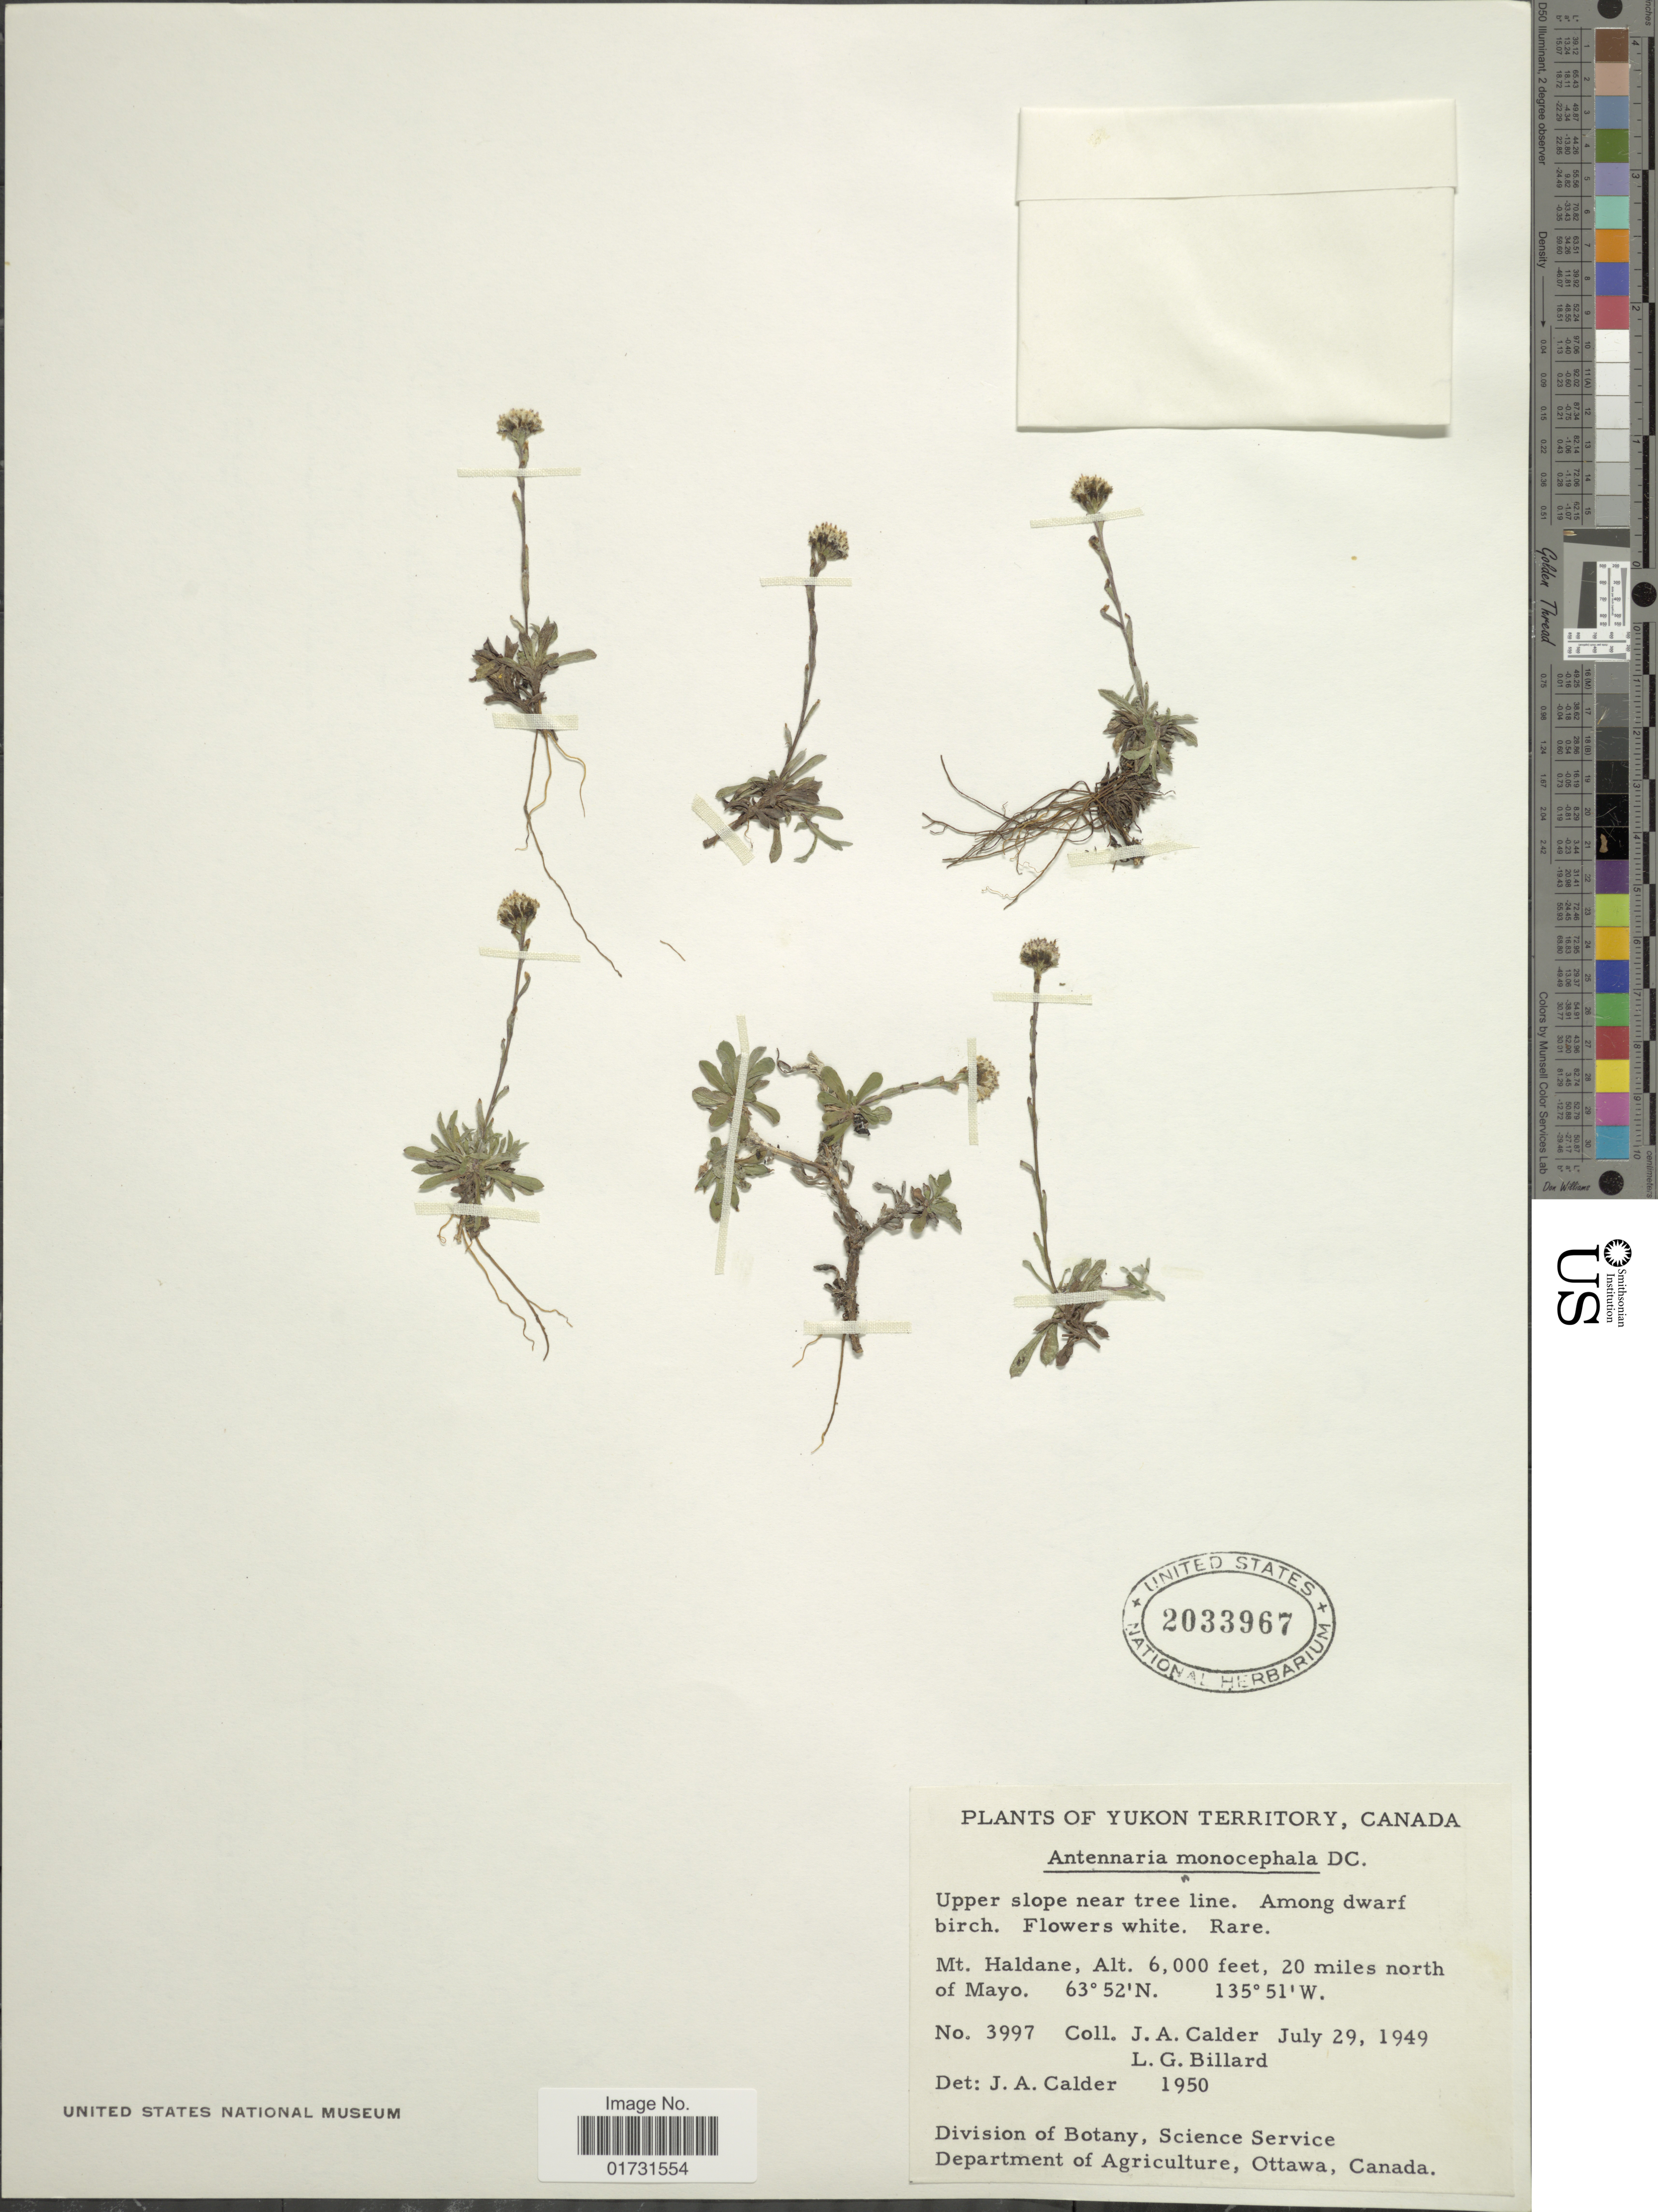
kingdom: Plantae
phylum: Tracheophyta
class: Magnoliopsida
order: Asterales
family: Asteraceae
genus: Antennaria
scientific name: Antennaria monocephala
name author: DC.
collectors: J. A. Calder & L. Billard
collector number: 3997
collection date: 1949-07-29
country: Canada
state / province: Yukon Territory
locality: Mt. Haldane, 20 miles north of Mayo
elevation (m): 1829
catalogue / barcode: US 2033967